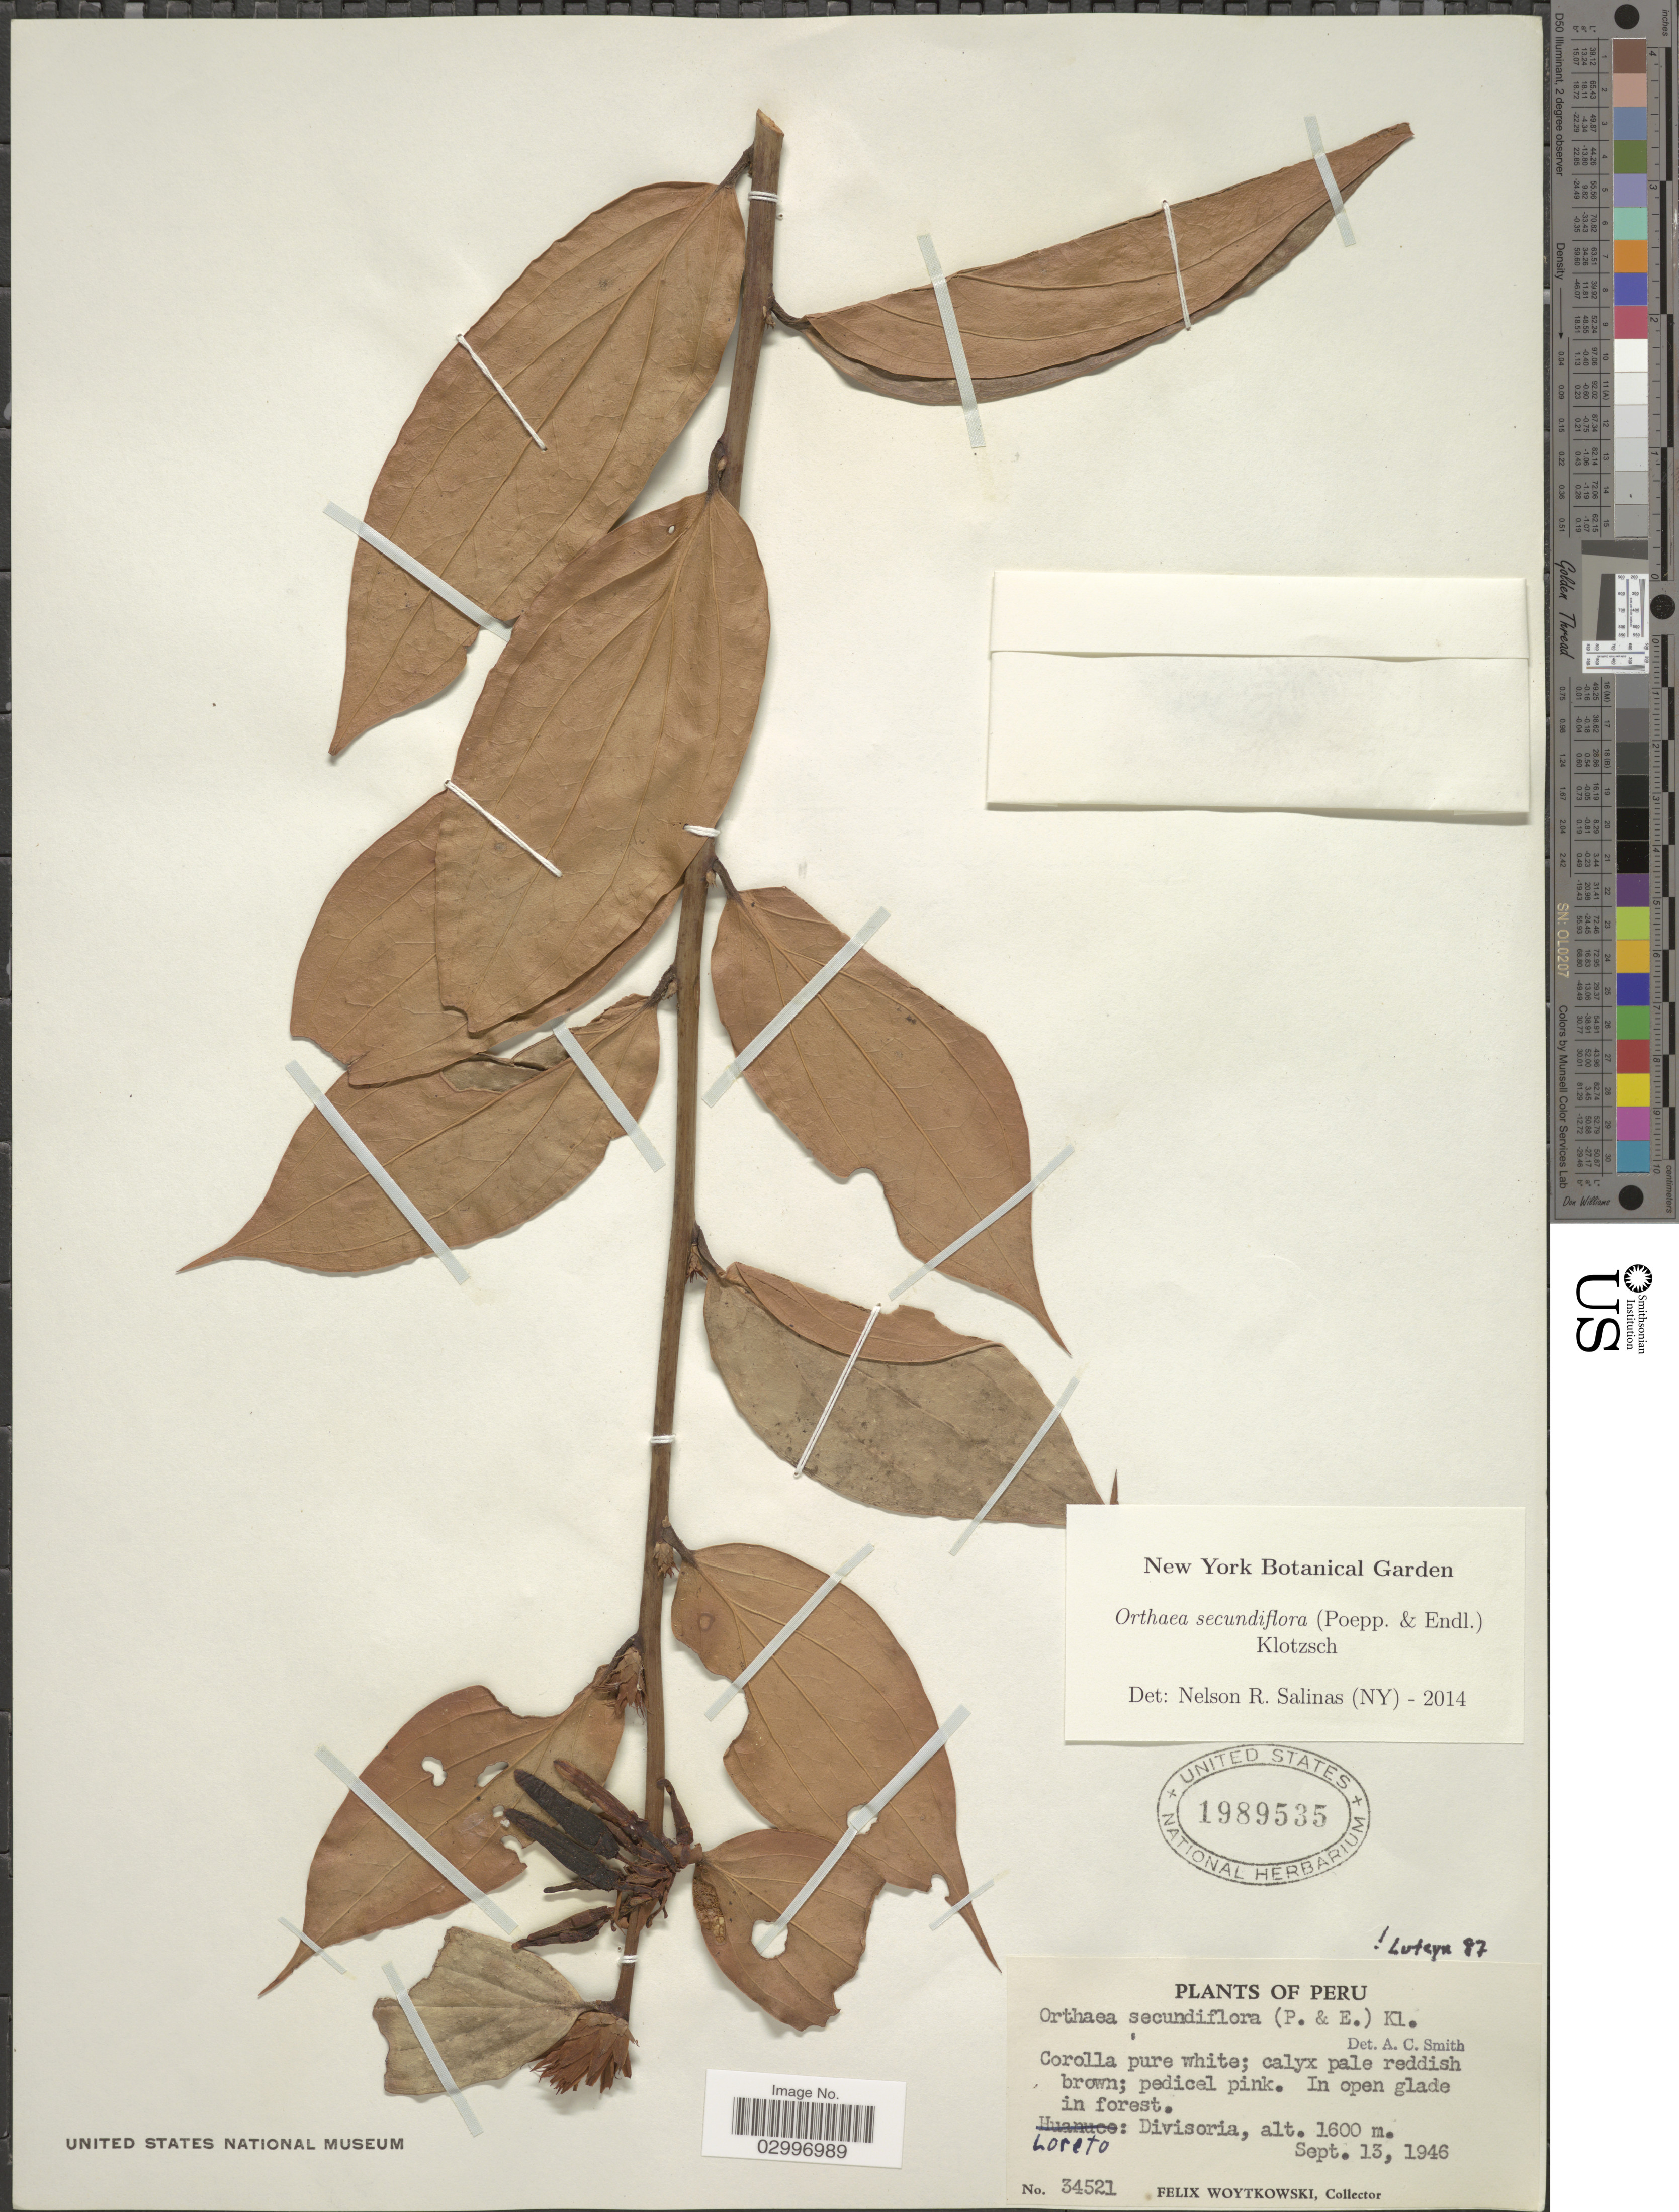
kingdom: Plantae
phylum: Tracheophyta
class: Magnoliopsida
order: Ericales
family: Ericaceae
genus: Orthaea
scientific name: Orthaea secundiflora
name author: (Poepp. & Endl.) Klotzsch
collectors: F. Woytkowski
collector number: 34521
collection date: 1946-09-13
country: Peru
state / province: Loreto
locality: Divisoria.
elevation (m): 1600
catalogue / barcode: US 1989535